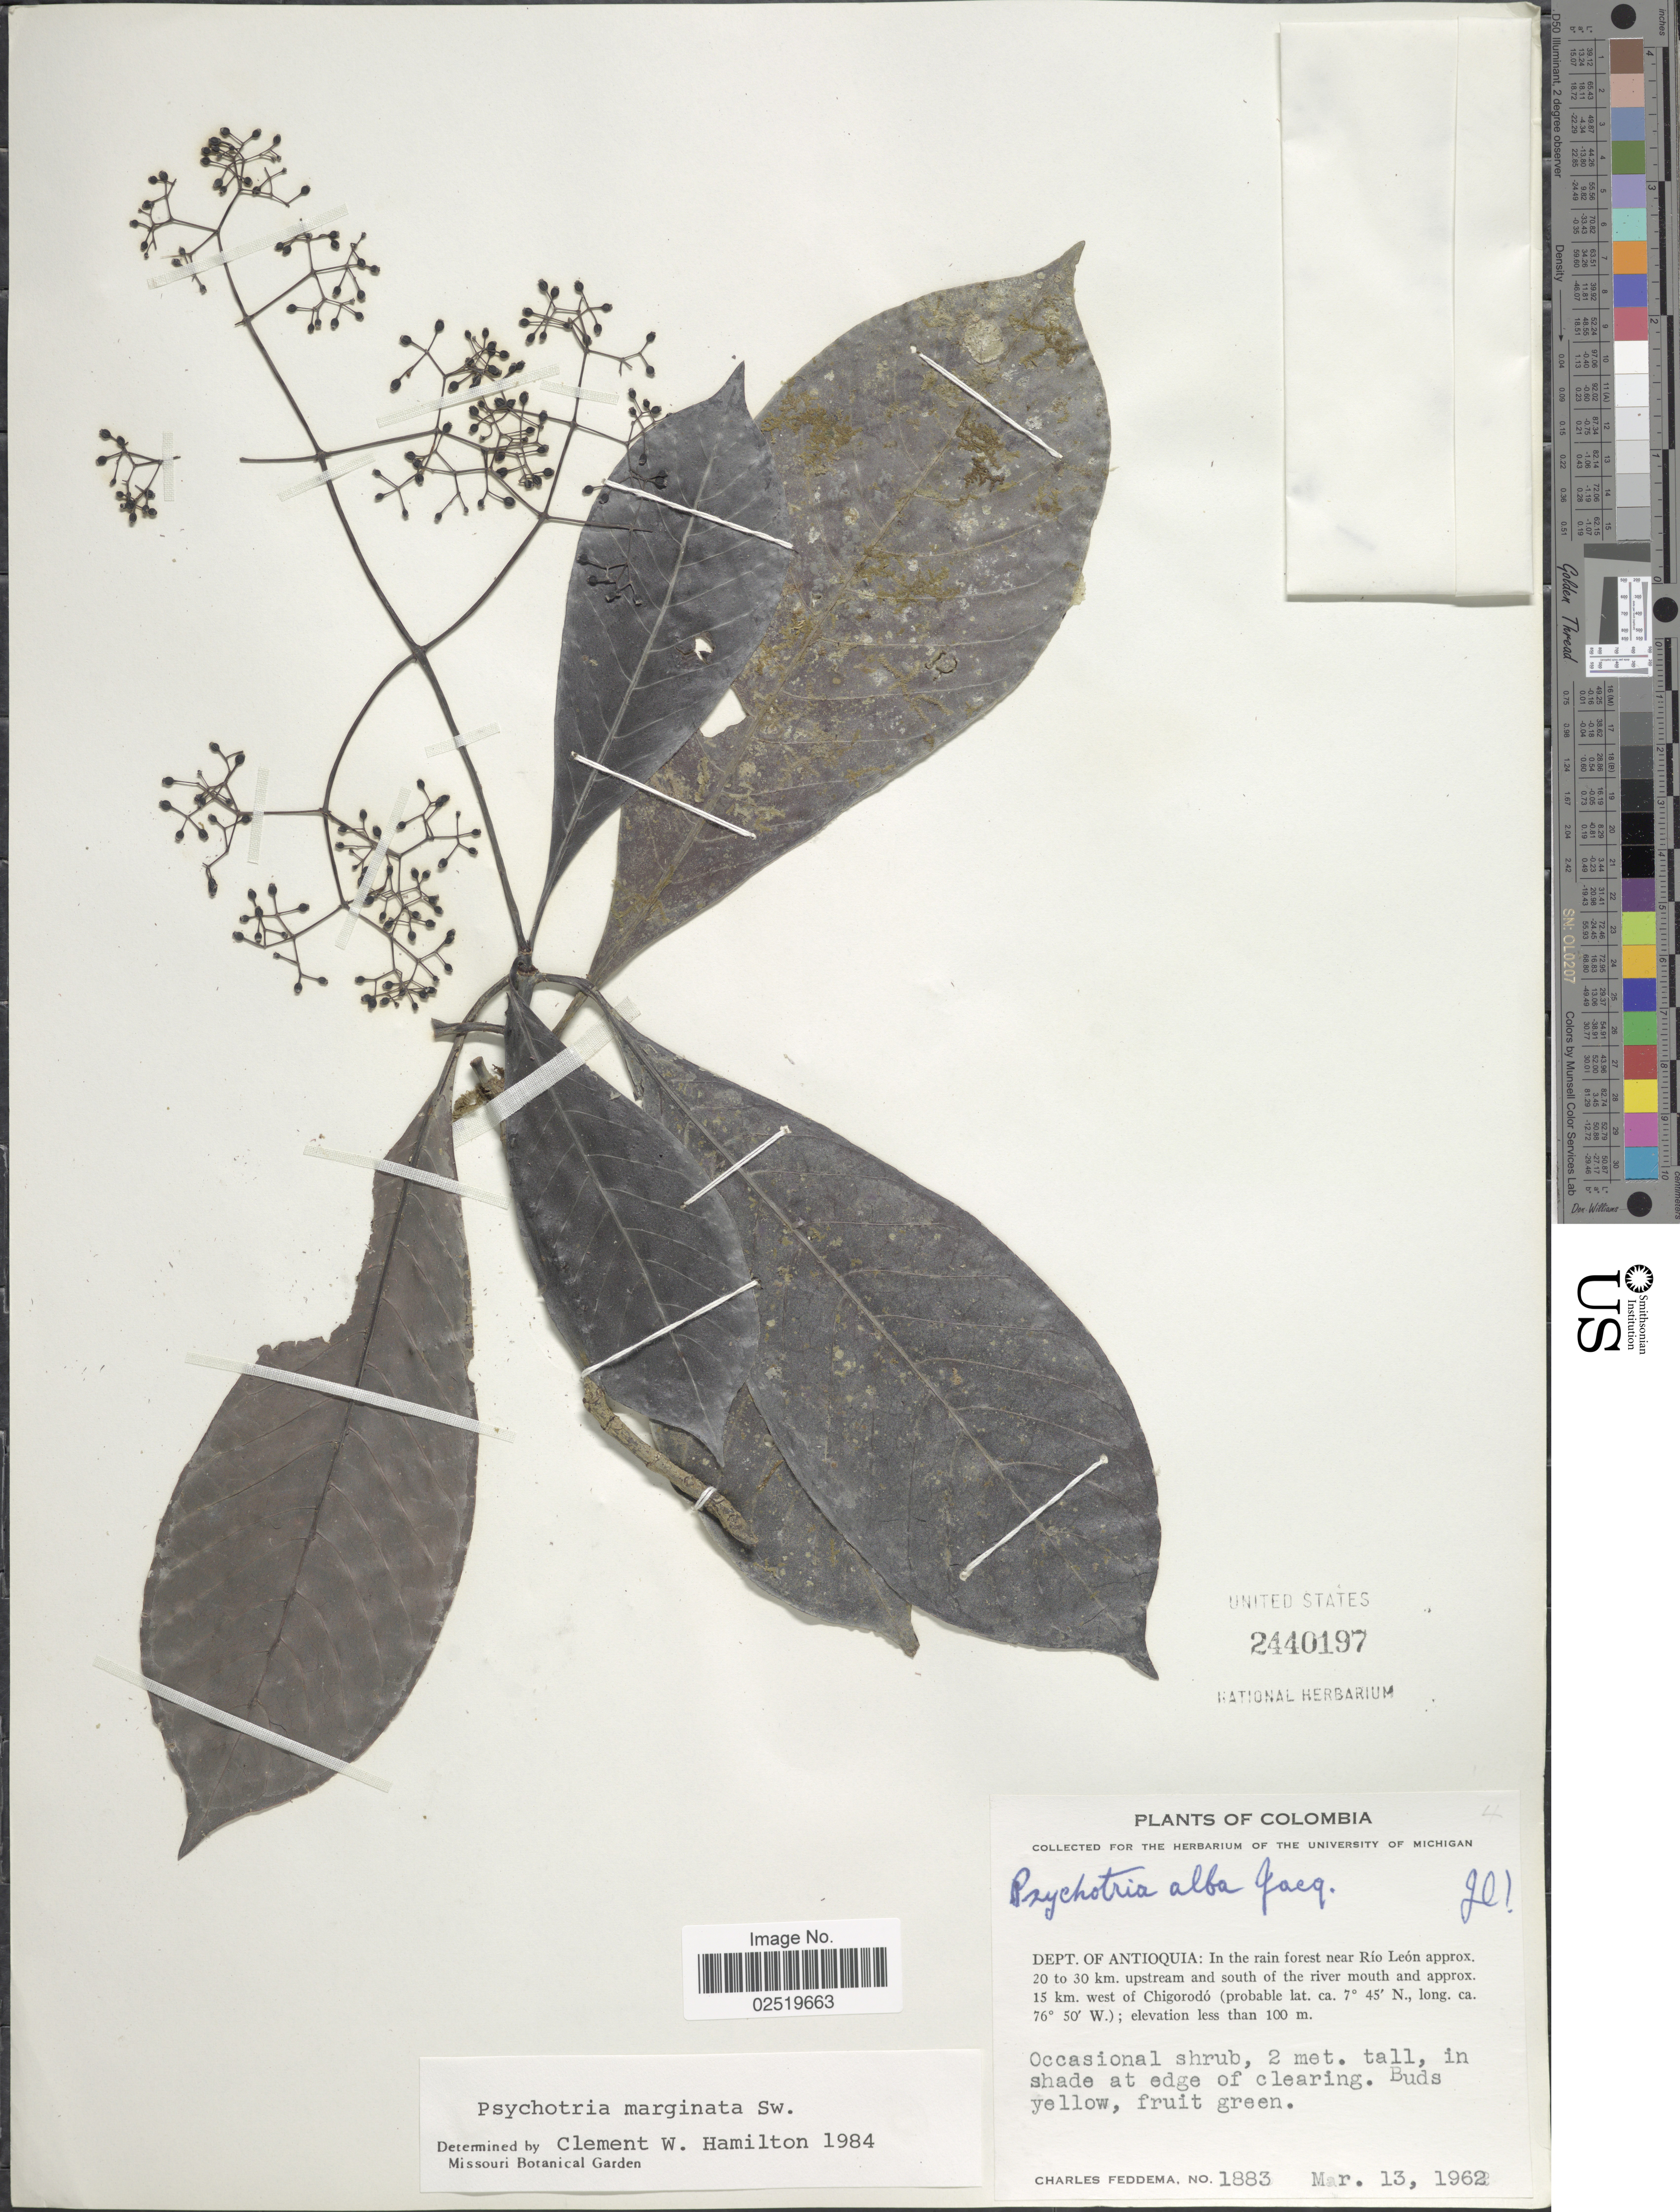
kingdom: Plantae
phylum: Tracheophyta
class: Magnoliopsida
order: Gentianales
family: Rubiaceae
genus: Psychotria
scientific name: Psychotria marginata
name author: Sw.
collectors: C. Feddema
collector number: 1883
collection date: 1962-03-13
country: Colombia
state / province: Antioquia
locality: near Rio Leon approx. 20 to 30 km. upstream and south of the river mouth and approx. 15 km. west of Chigorodo, in shade at edge of clearing.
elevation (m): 100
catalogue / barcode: US 2440197